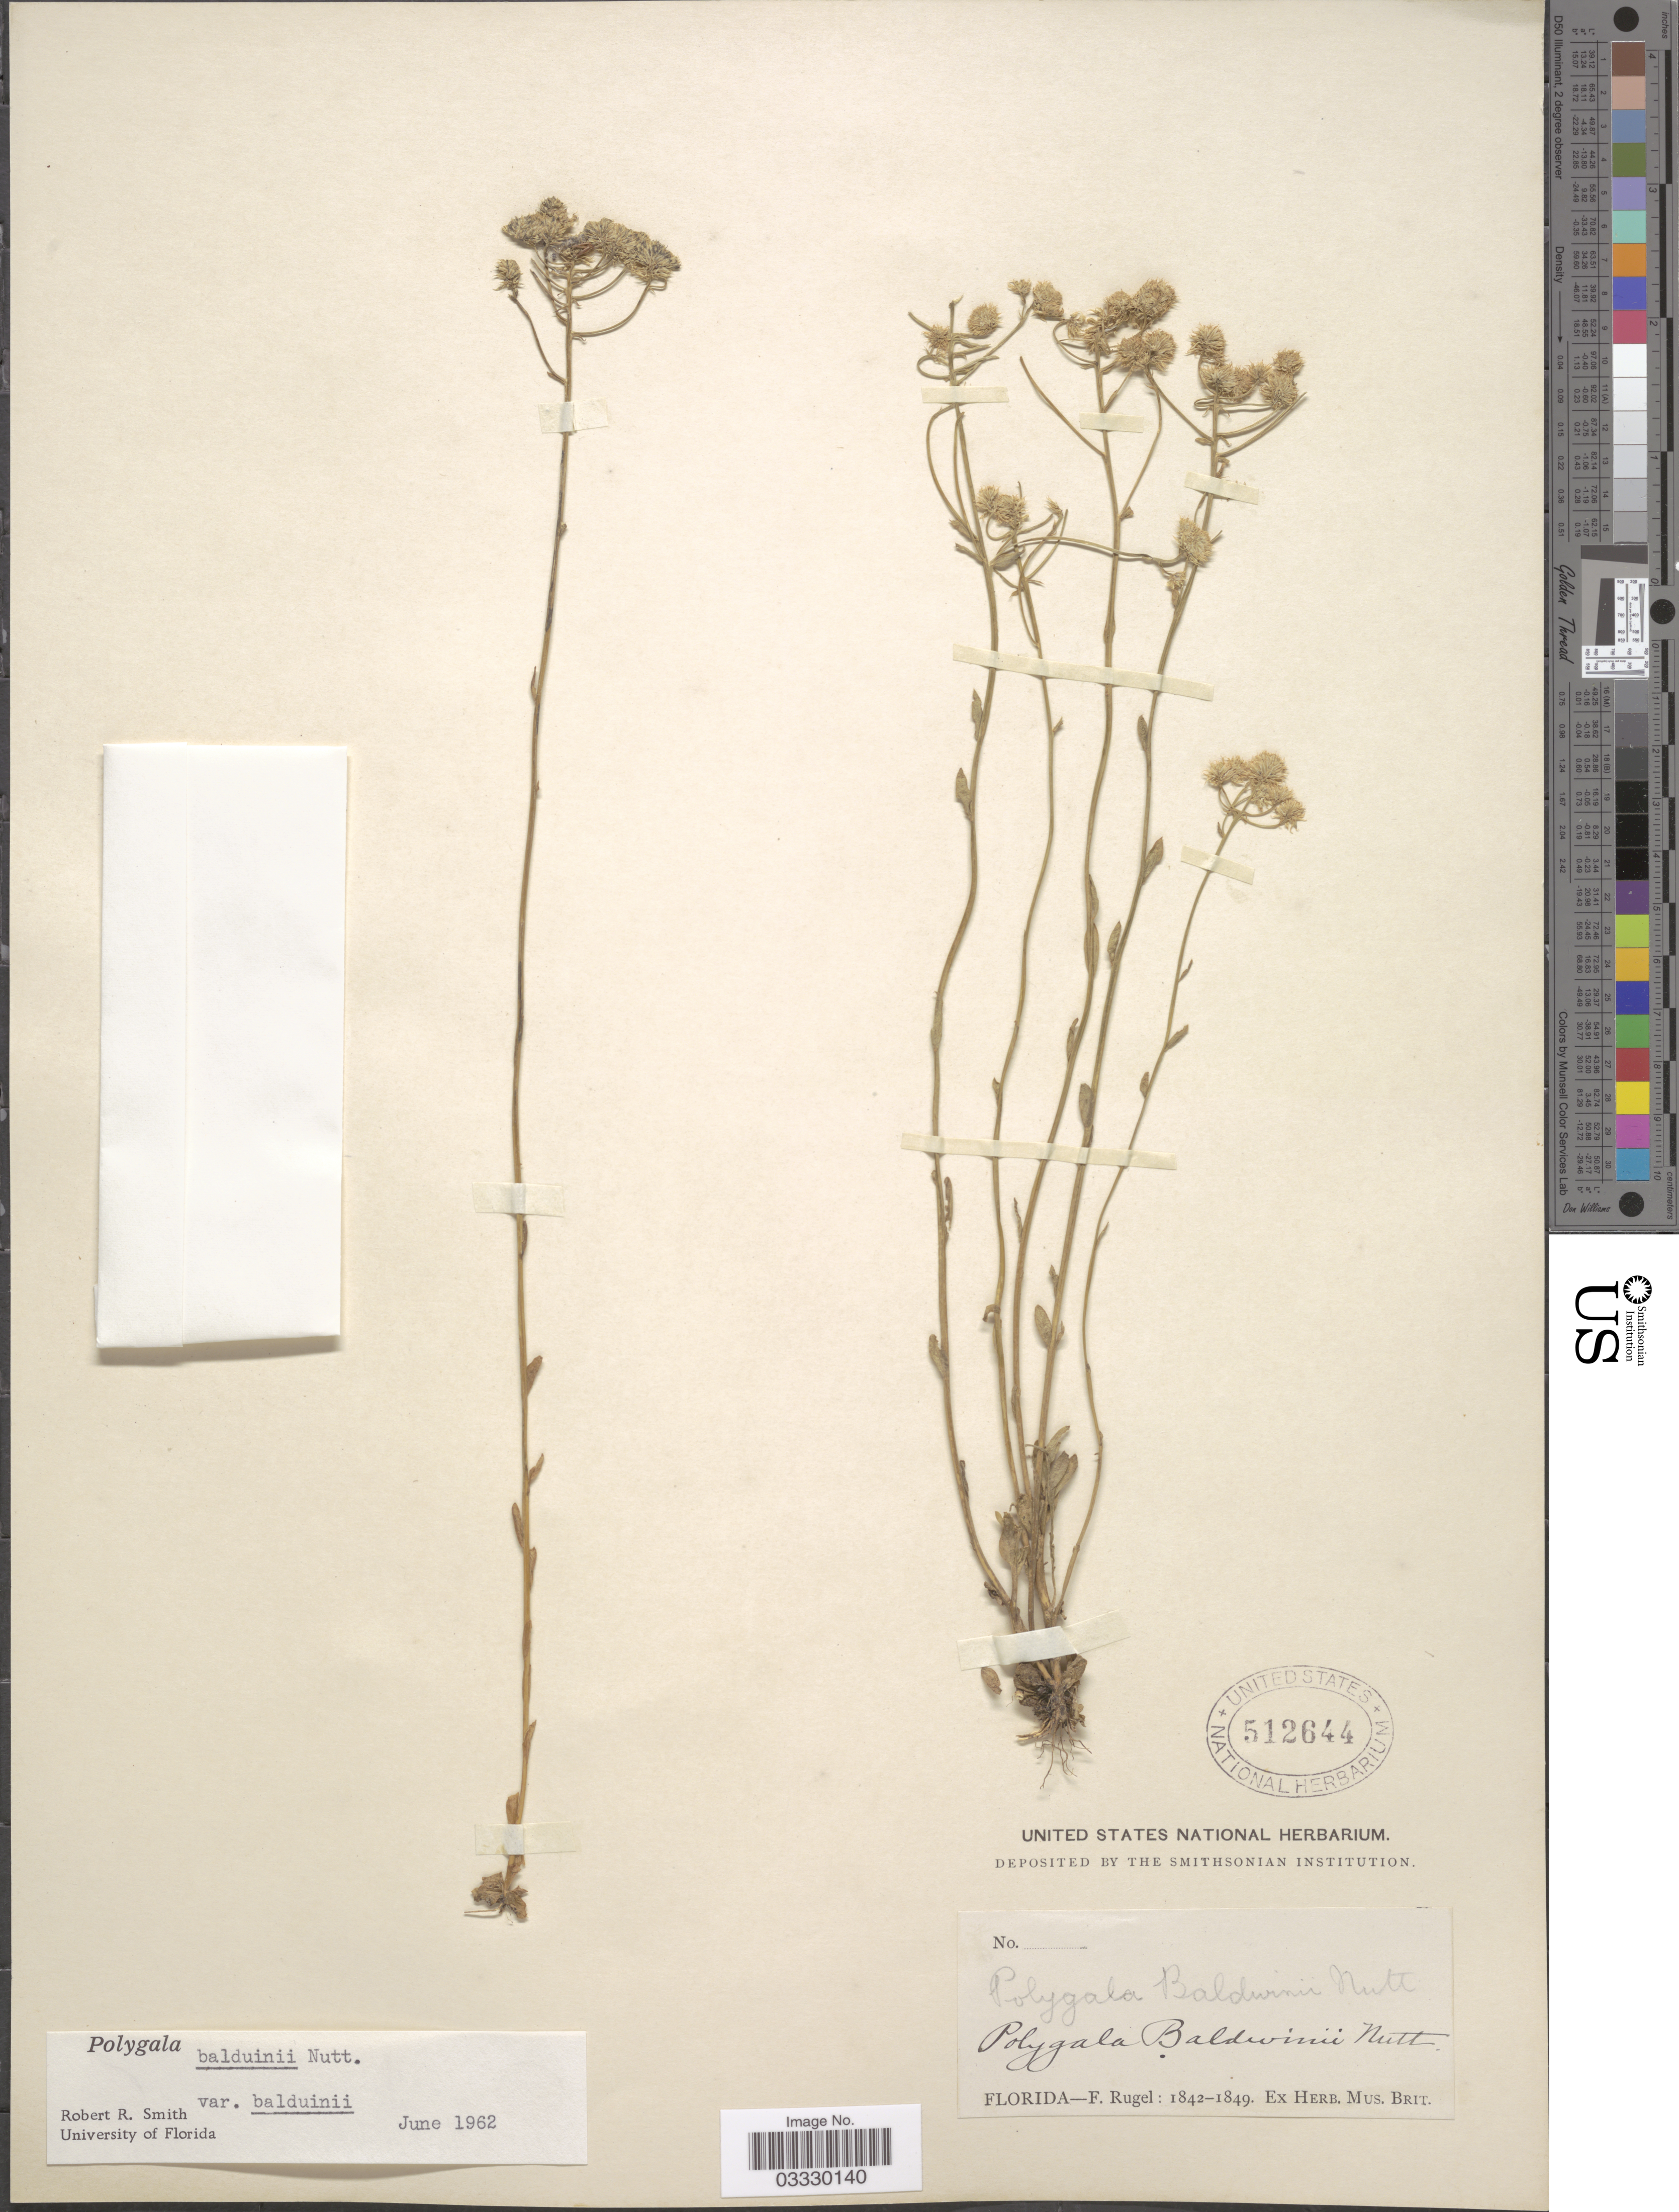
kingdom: Plantae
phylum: Tracheophyta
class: Magnoliopsida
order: Fabales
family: Polygalaceae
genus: Polygala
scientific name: Polygala balduinii var. balduinii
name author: Nutt.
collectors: F. Rugel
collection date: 1842/1849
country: United States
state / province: Florida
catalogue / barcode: US 512644